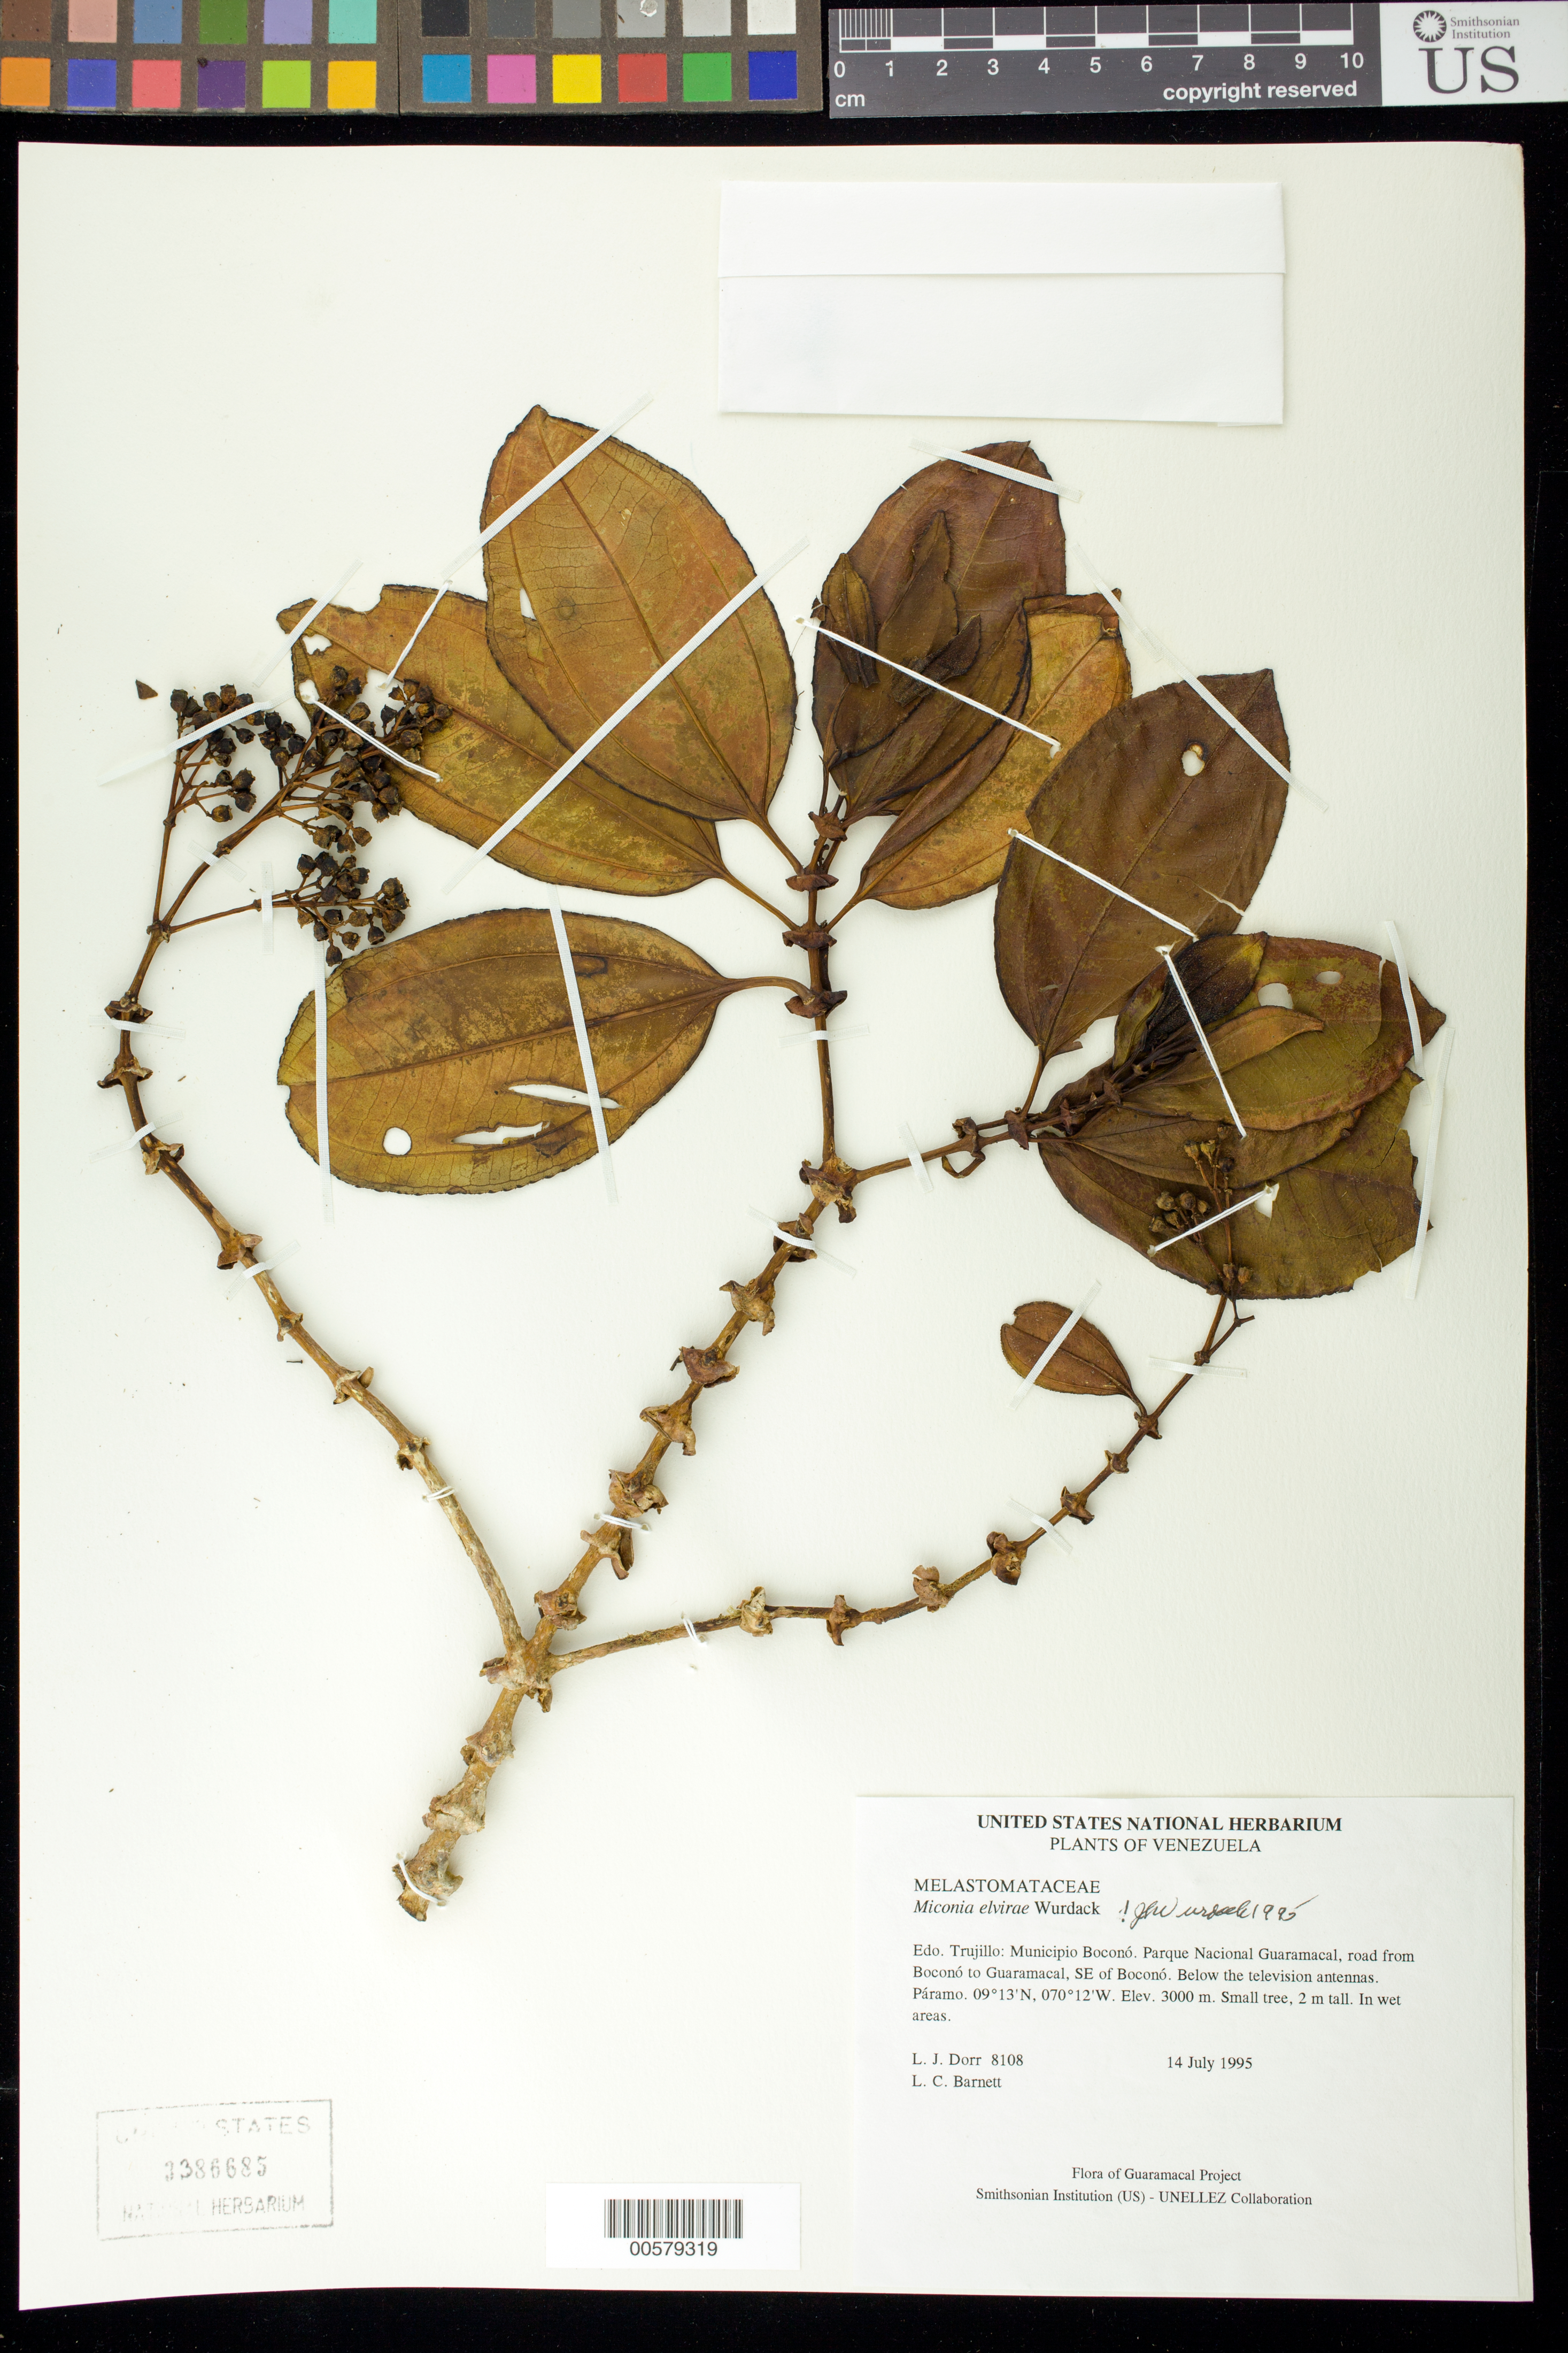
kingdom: Plantae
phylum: Tracheophyta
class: Magnoliopsida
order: Myrtales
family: Melastomataceae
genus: Miconia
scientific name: Miconia elvirae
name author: Wurdack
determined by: Wurdack, John J., (US), US (UNITED STATES)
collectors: L. J. Dorr & L. C. Barnett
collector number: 8108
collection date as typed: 05 Jul 1995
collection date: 1995-07-05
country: Venezuela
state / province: Trujillo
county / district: Boconó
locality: Parque Nacional Guaramacal, road from Boconó to Guaramacal, SE of Boconó. Below the television antennas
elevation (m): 3000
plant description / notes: PORT, US, VEN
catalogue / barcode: US 3386685